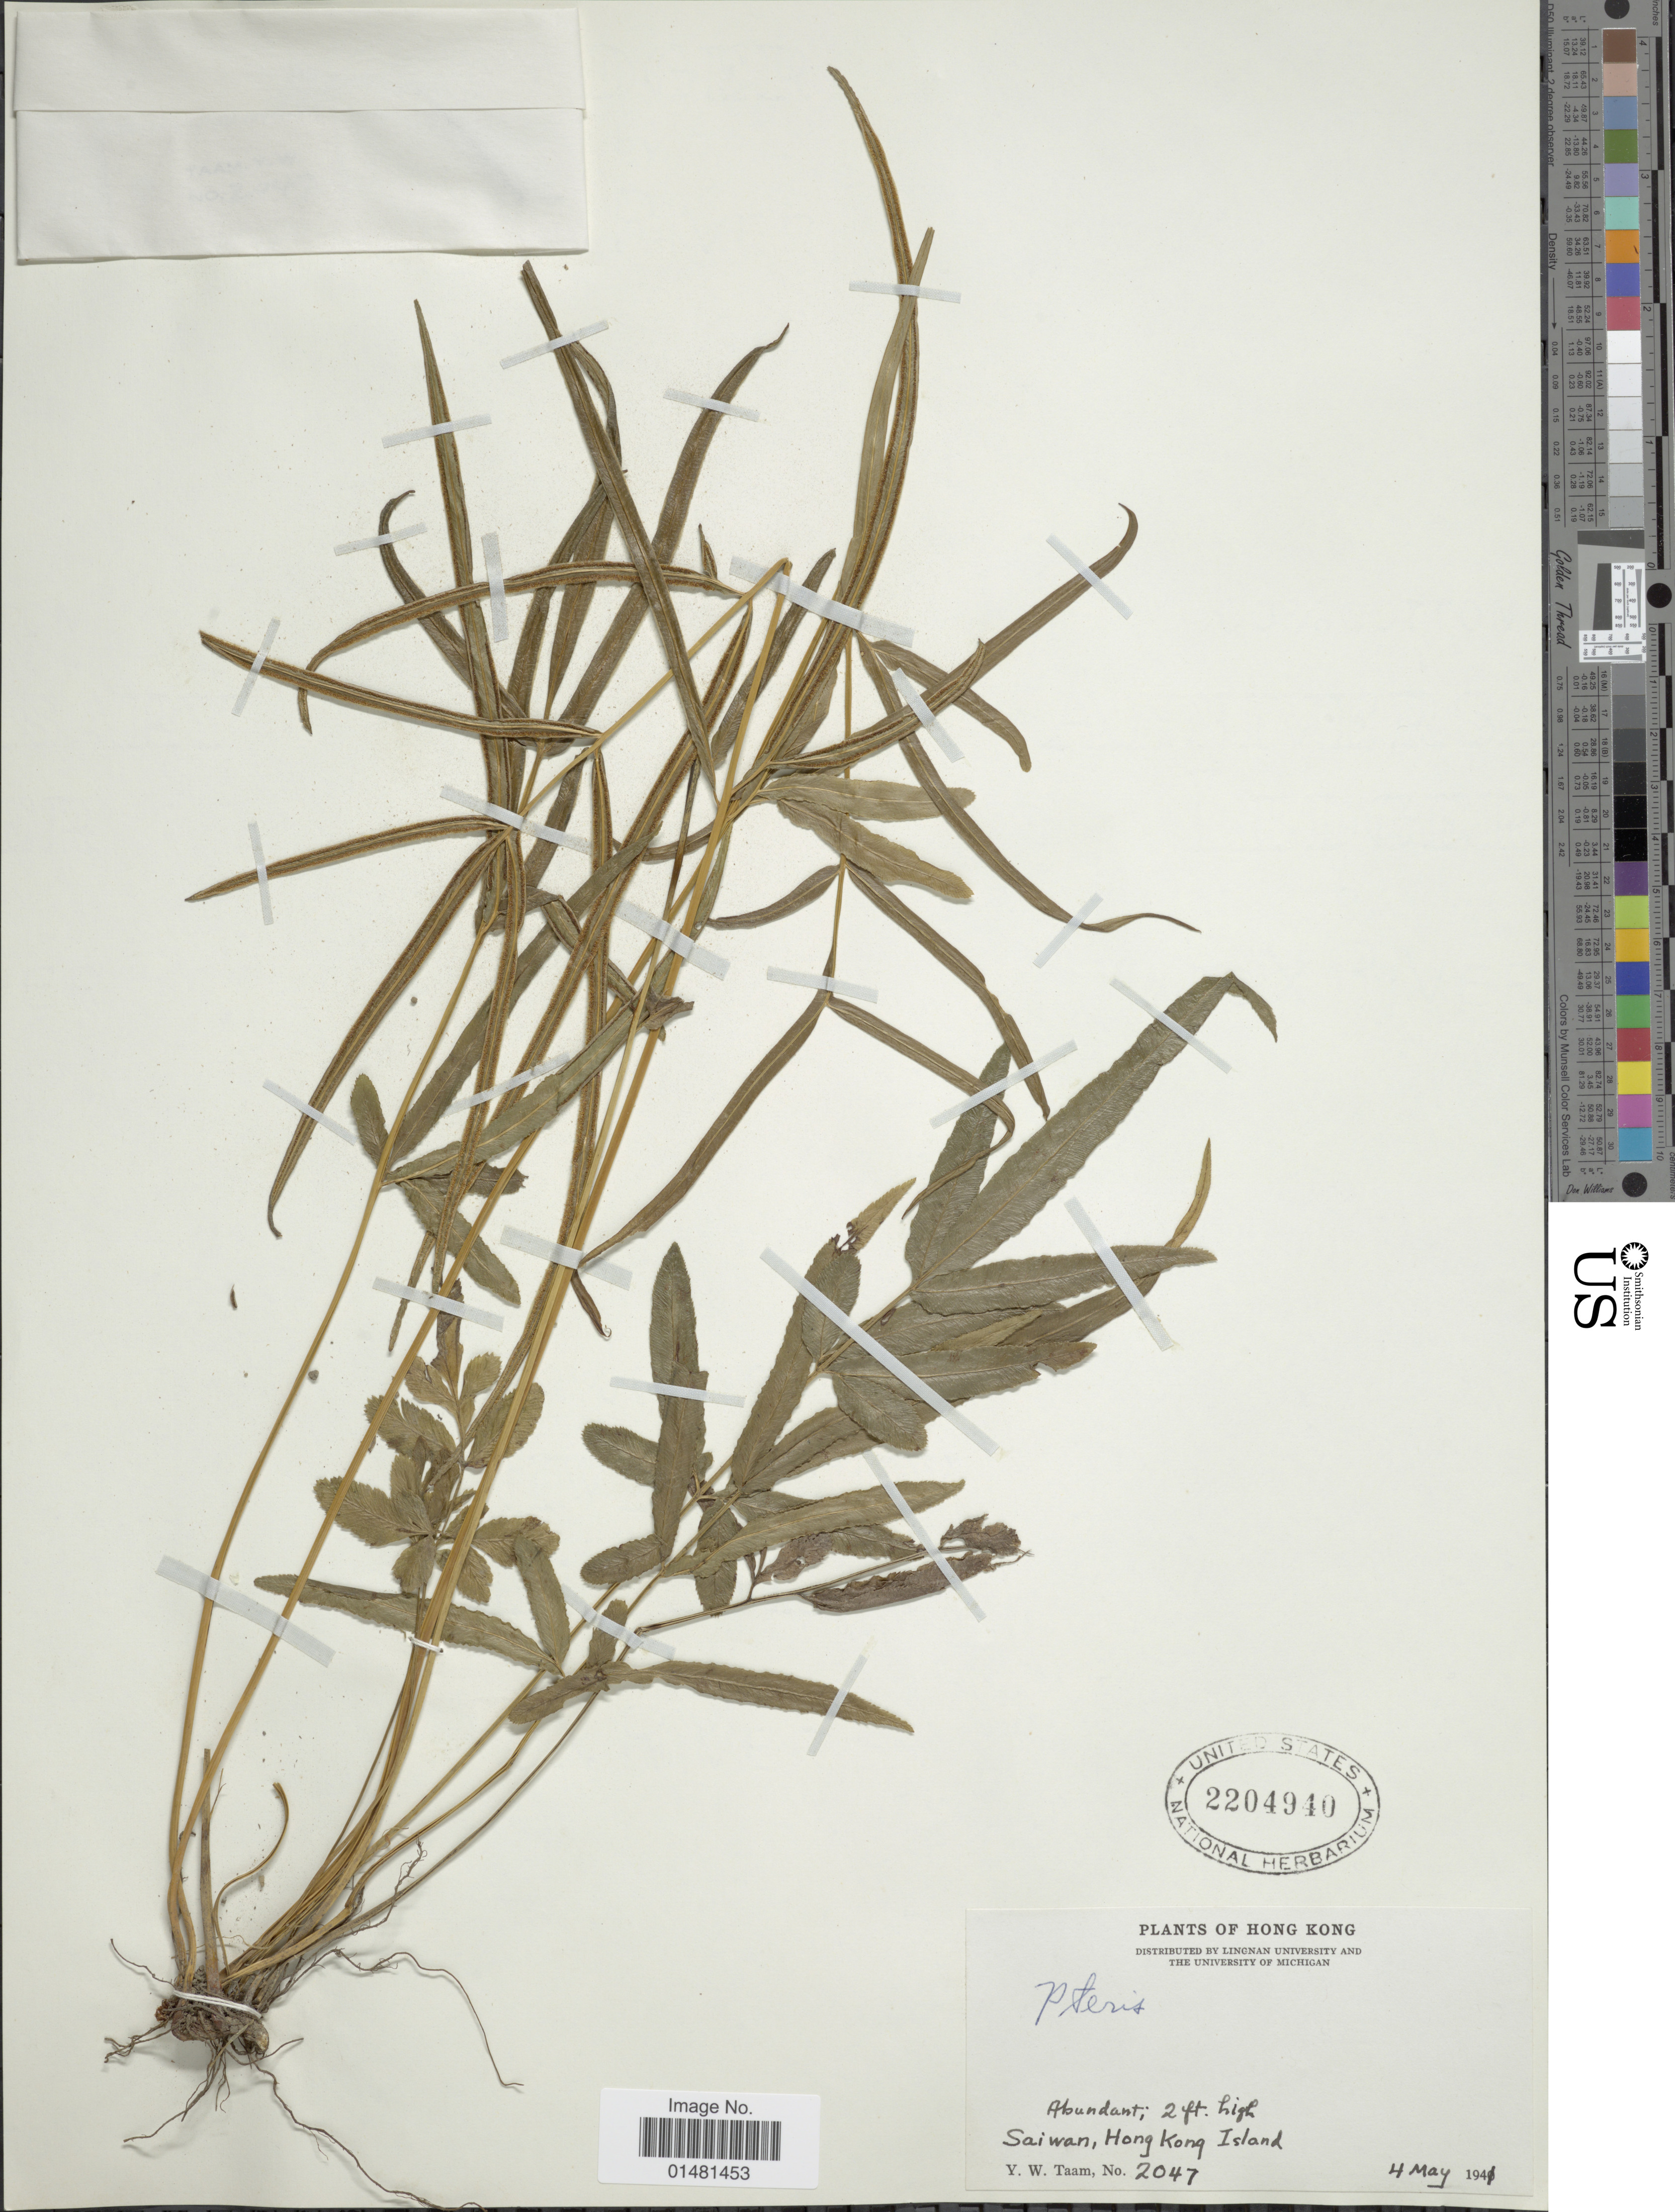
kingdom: Plantae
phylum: Tracheophyta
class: Polypodiopsida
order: Polypodiales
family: Pteridaceae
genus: Pteris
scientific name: Pteris sp.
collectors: Y. W. Taam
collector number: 2047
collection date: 1941-05-04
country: China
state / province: Hong Kong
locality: Saiwan, Hong Kong Island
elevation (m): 1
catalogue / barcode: US 2204940